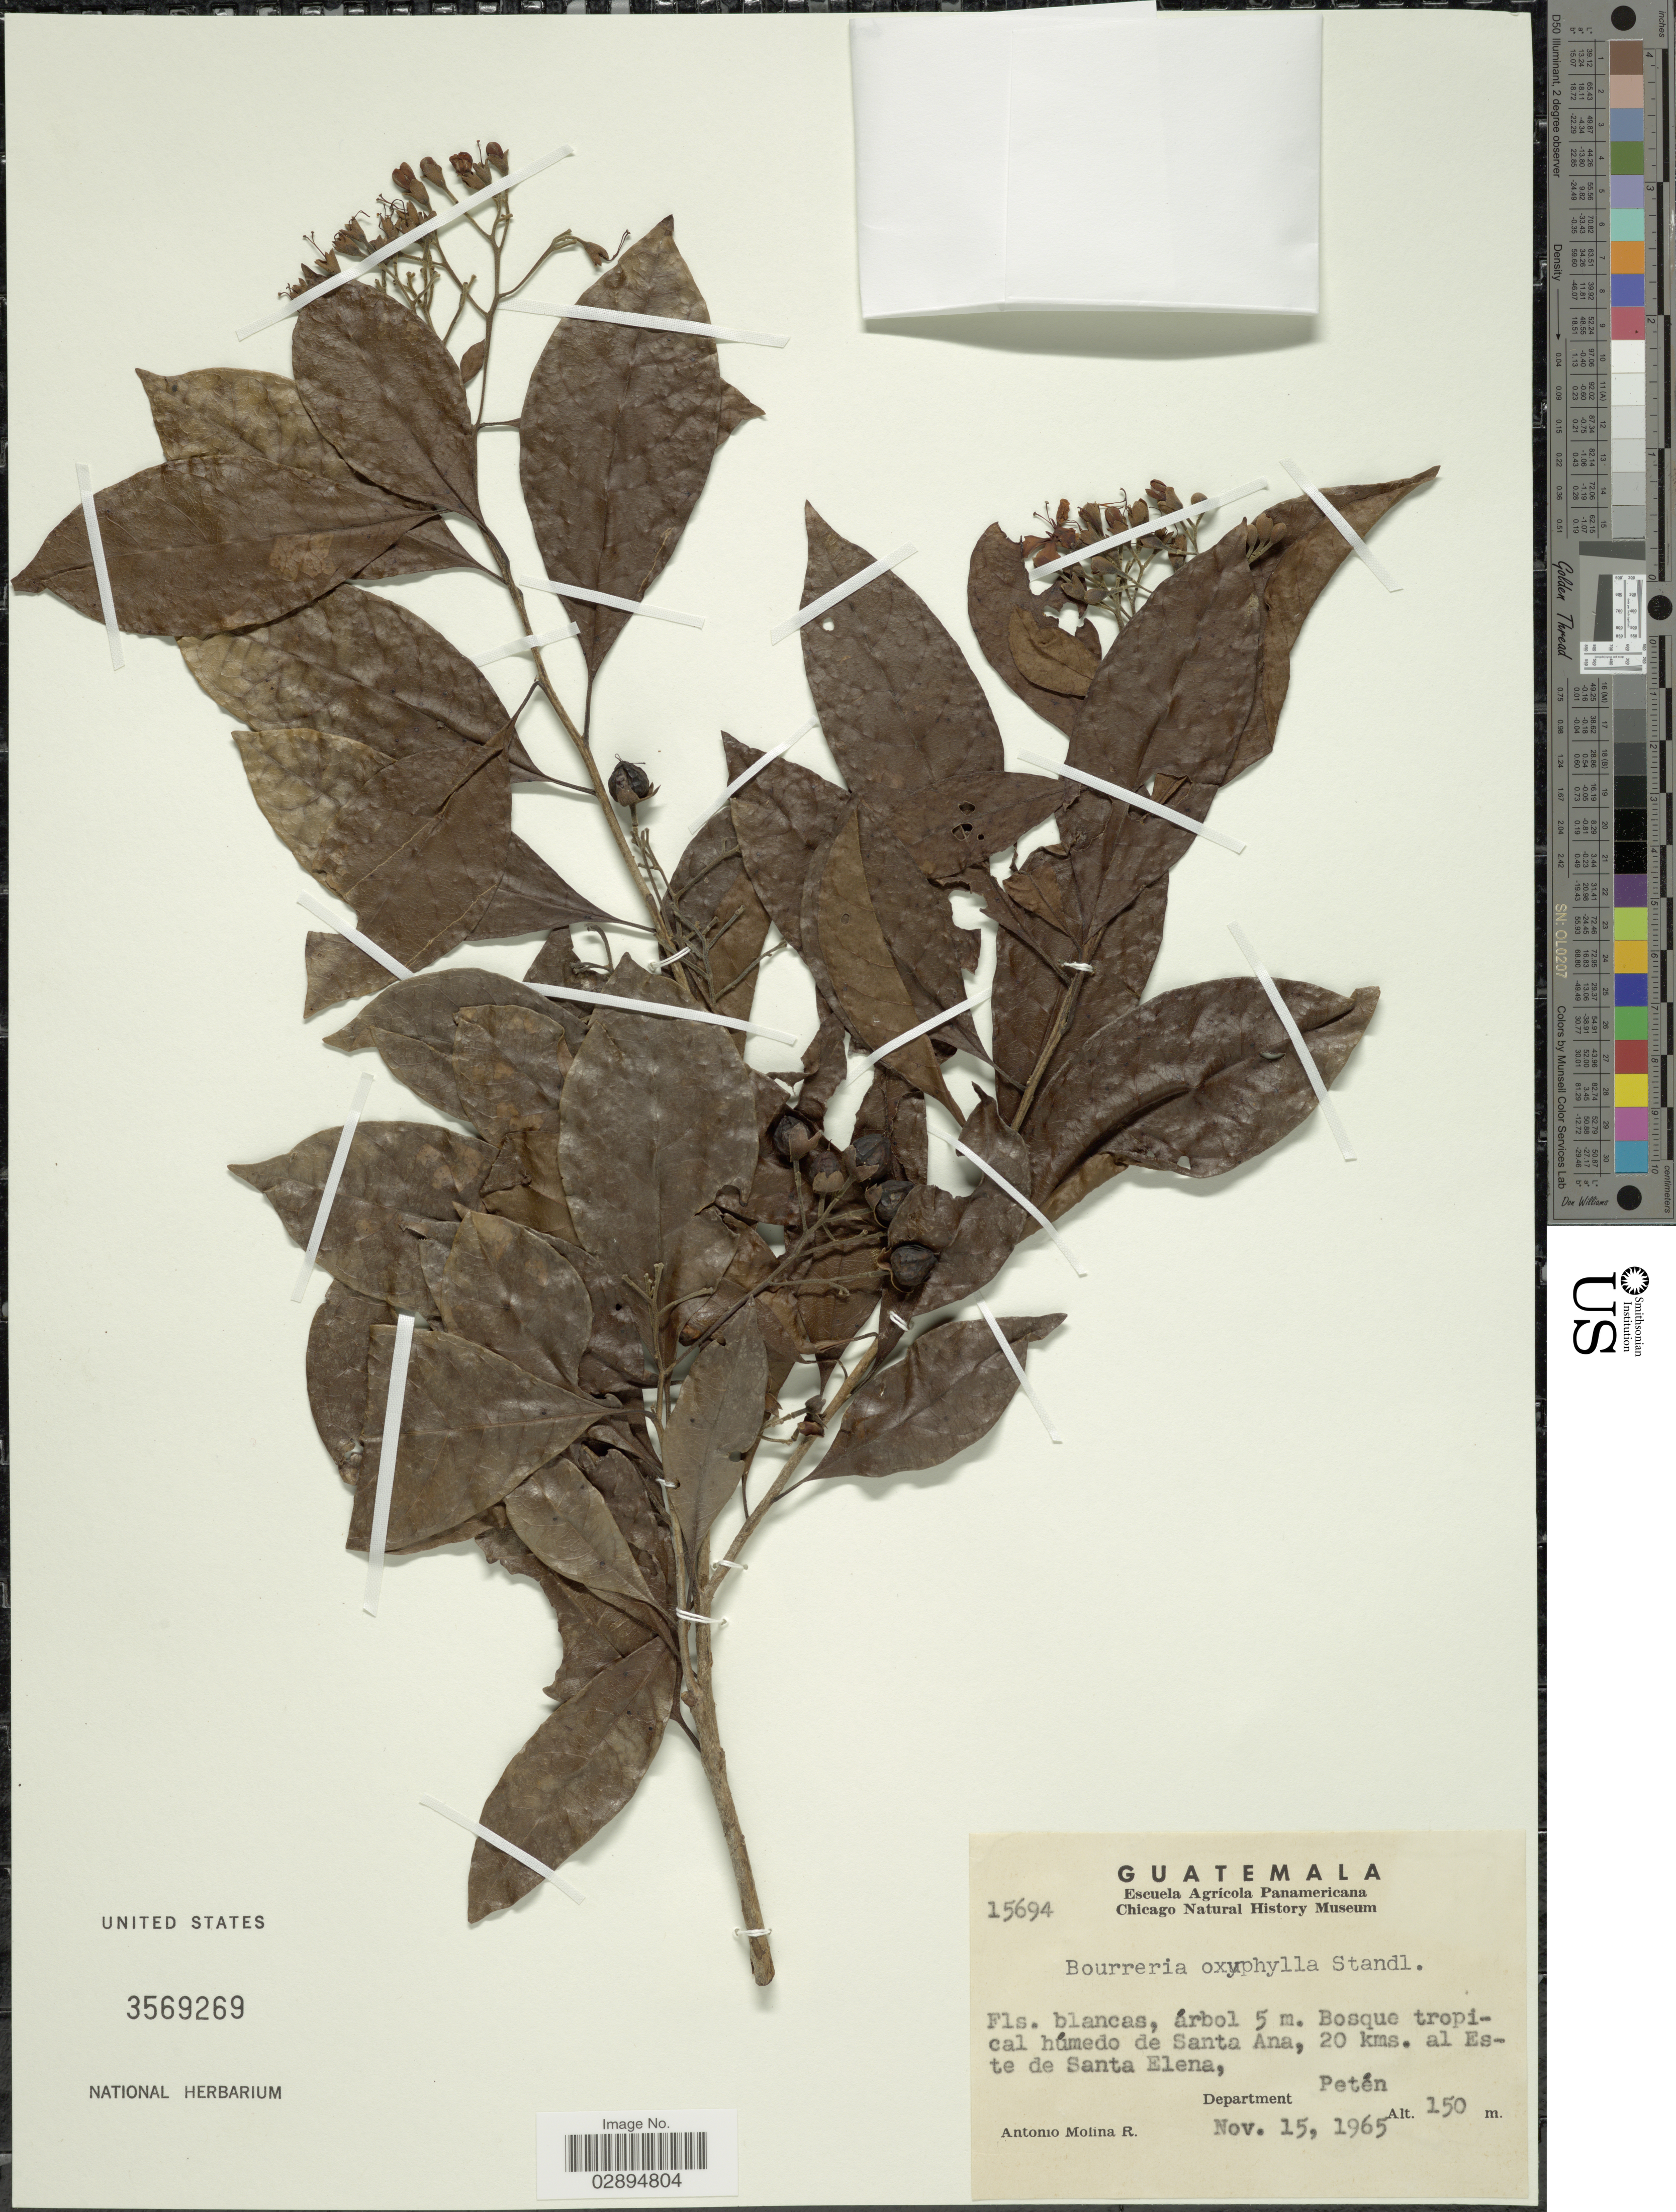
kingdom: Plantae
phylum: Tracheophyta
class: Magnoliopsida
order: Boraginales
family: Ehretiaceae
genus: Bourreria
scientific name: Bourreria oxyphylla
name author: Standl.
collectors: A. Molina R.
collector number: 15694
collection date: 1965-11-15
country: Guatemala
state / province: El Petén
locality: Bosque tropical húmedo de Santa Ana, 20 kms. al Este de Santa Elena, Department Petén.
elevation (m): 150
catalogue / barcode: US 3569269